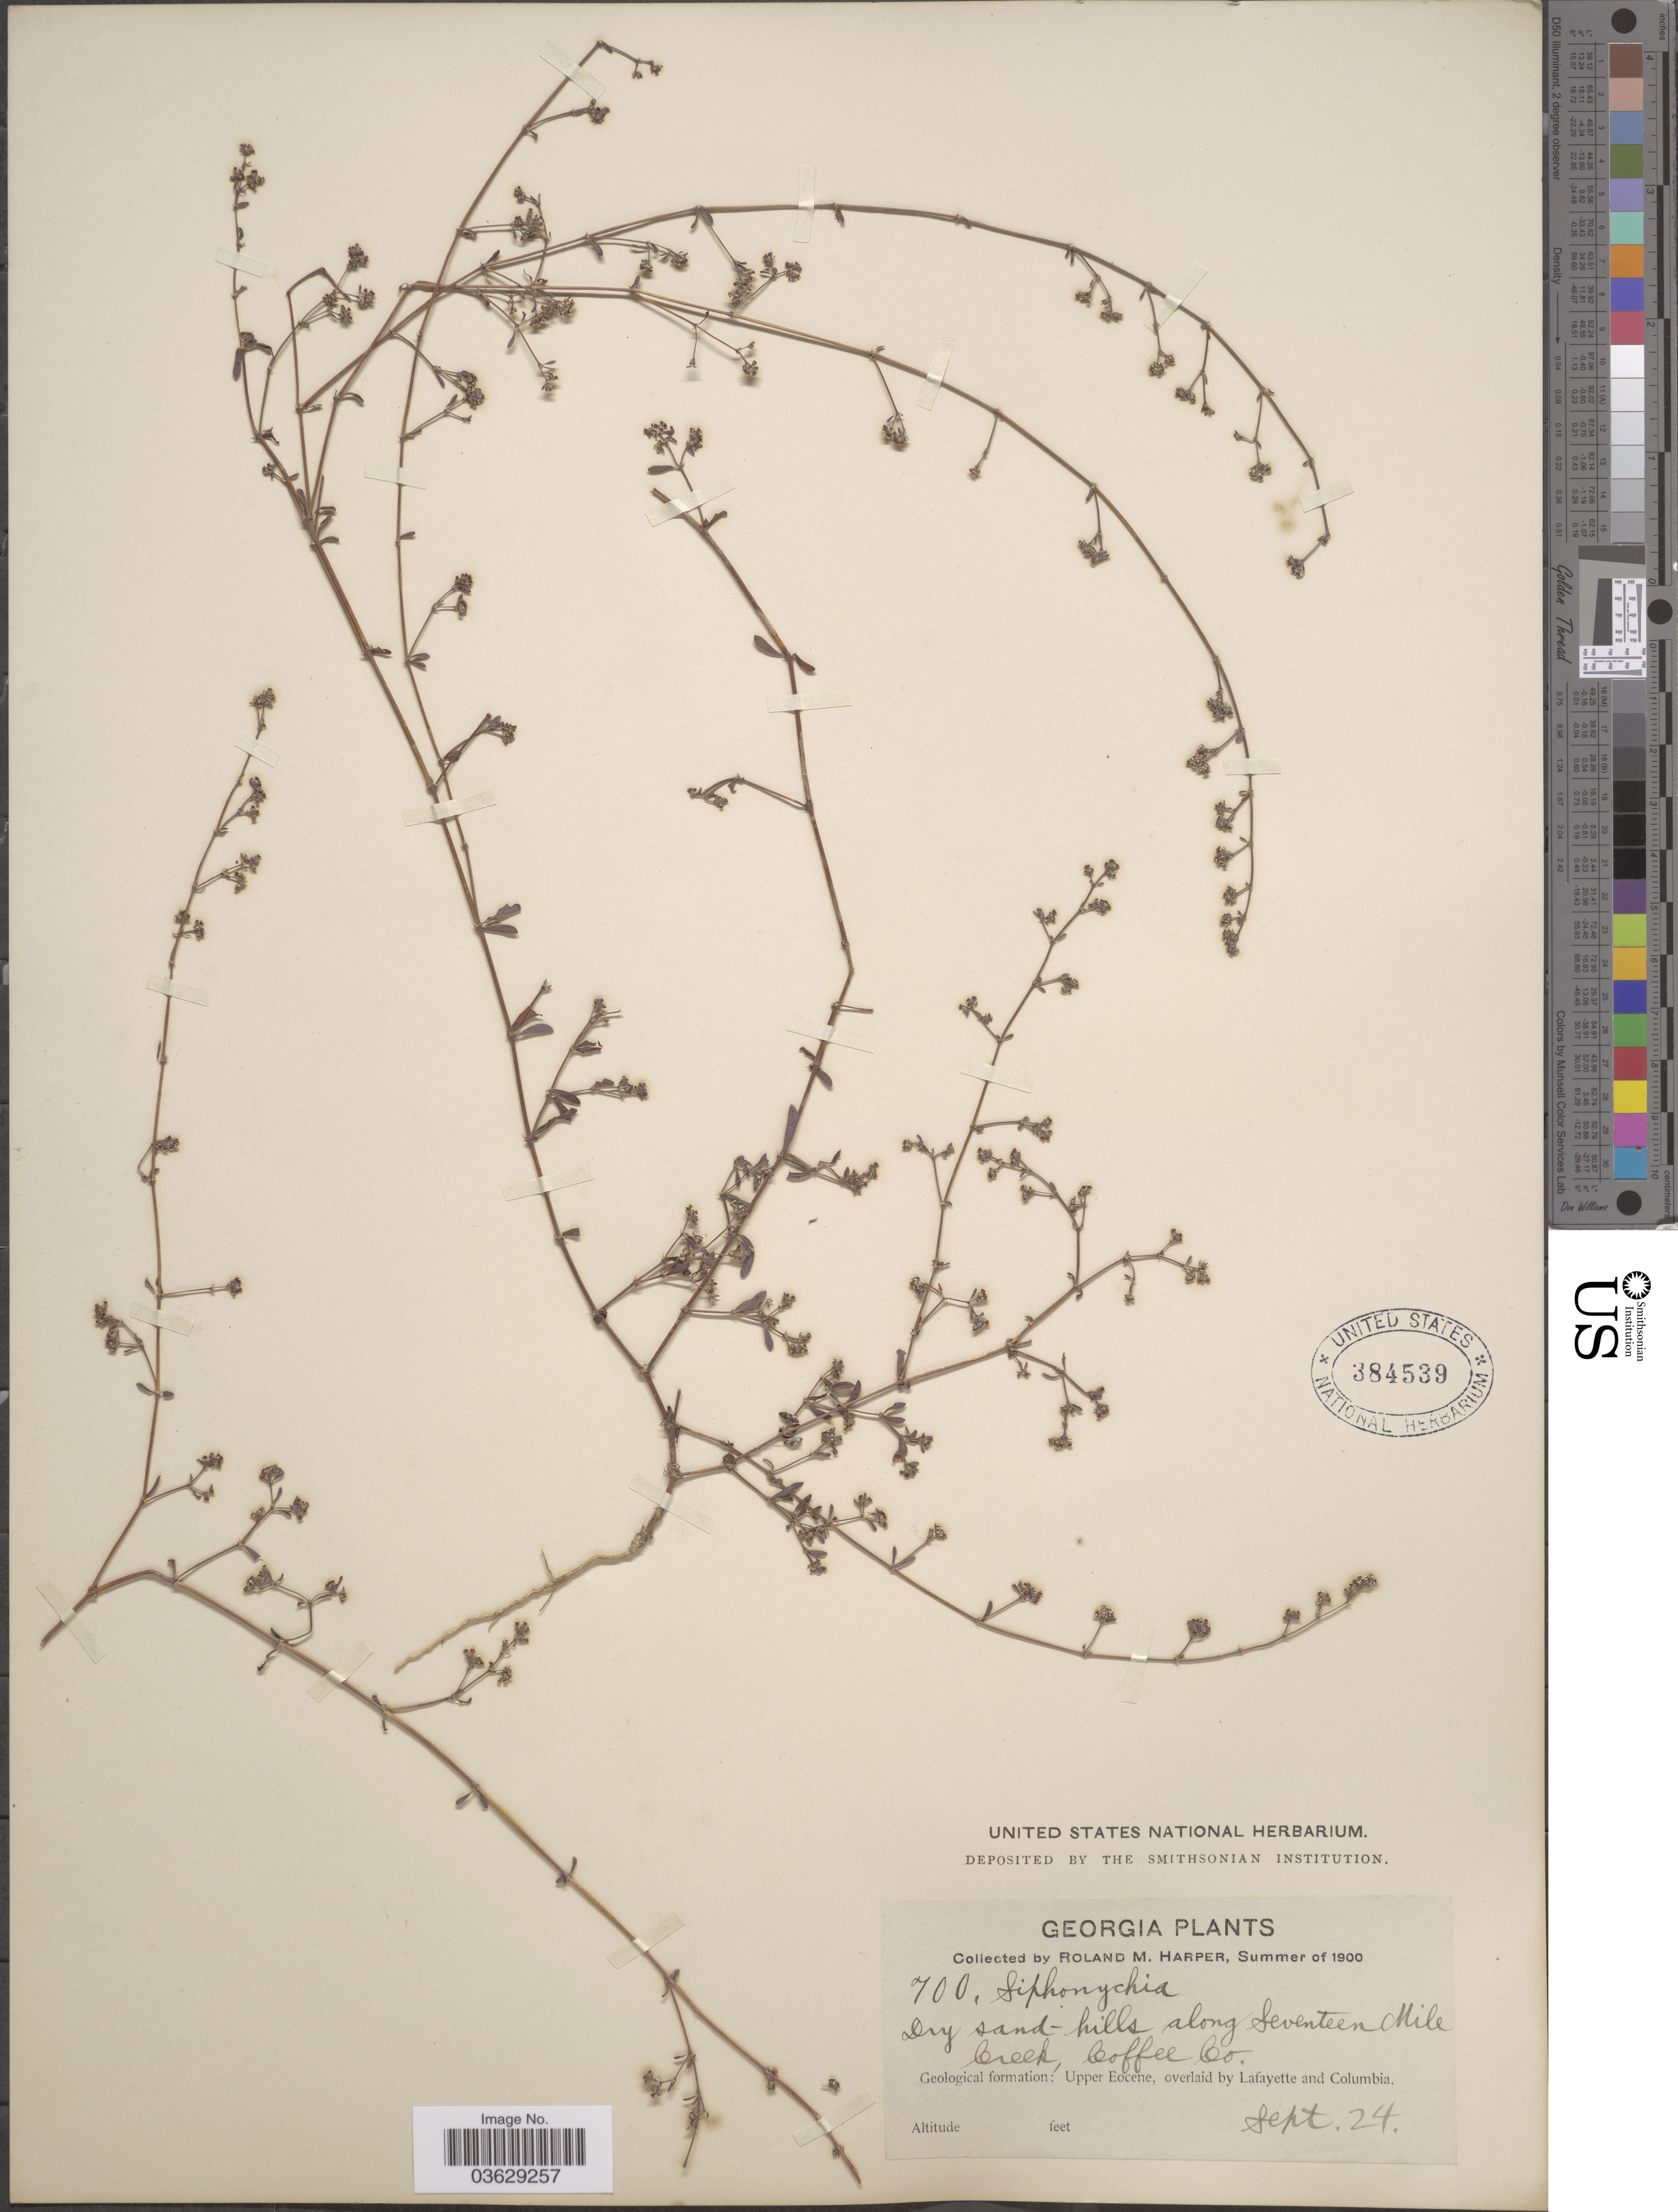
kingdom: Plantae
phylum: Tracheophyta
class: Magnoliopsida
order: Caryophyllales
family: Caryophyllaceae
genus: Paronychia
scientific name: Paronychia americana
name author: (Nutt.) Fenzl ex Walp.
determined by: Strong, Mark T., (BOT), Smithsonian Institution - National Museum of Natural History (UNITED STATES)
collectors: R. Harper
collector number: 700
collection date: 1900-09-24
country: United States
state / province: Georgia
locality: Dry sand-hills along Seventeen Mile Creek, Coffee Co. Geological formation: Upper Eocene, overlaid by Lafayette and Columbia.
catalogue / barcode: US 384539